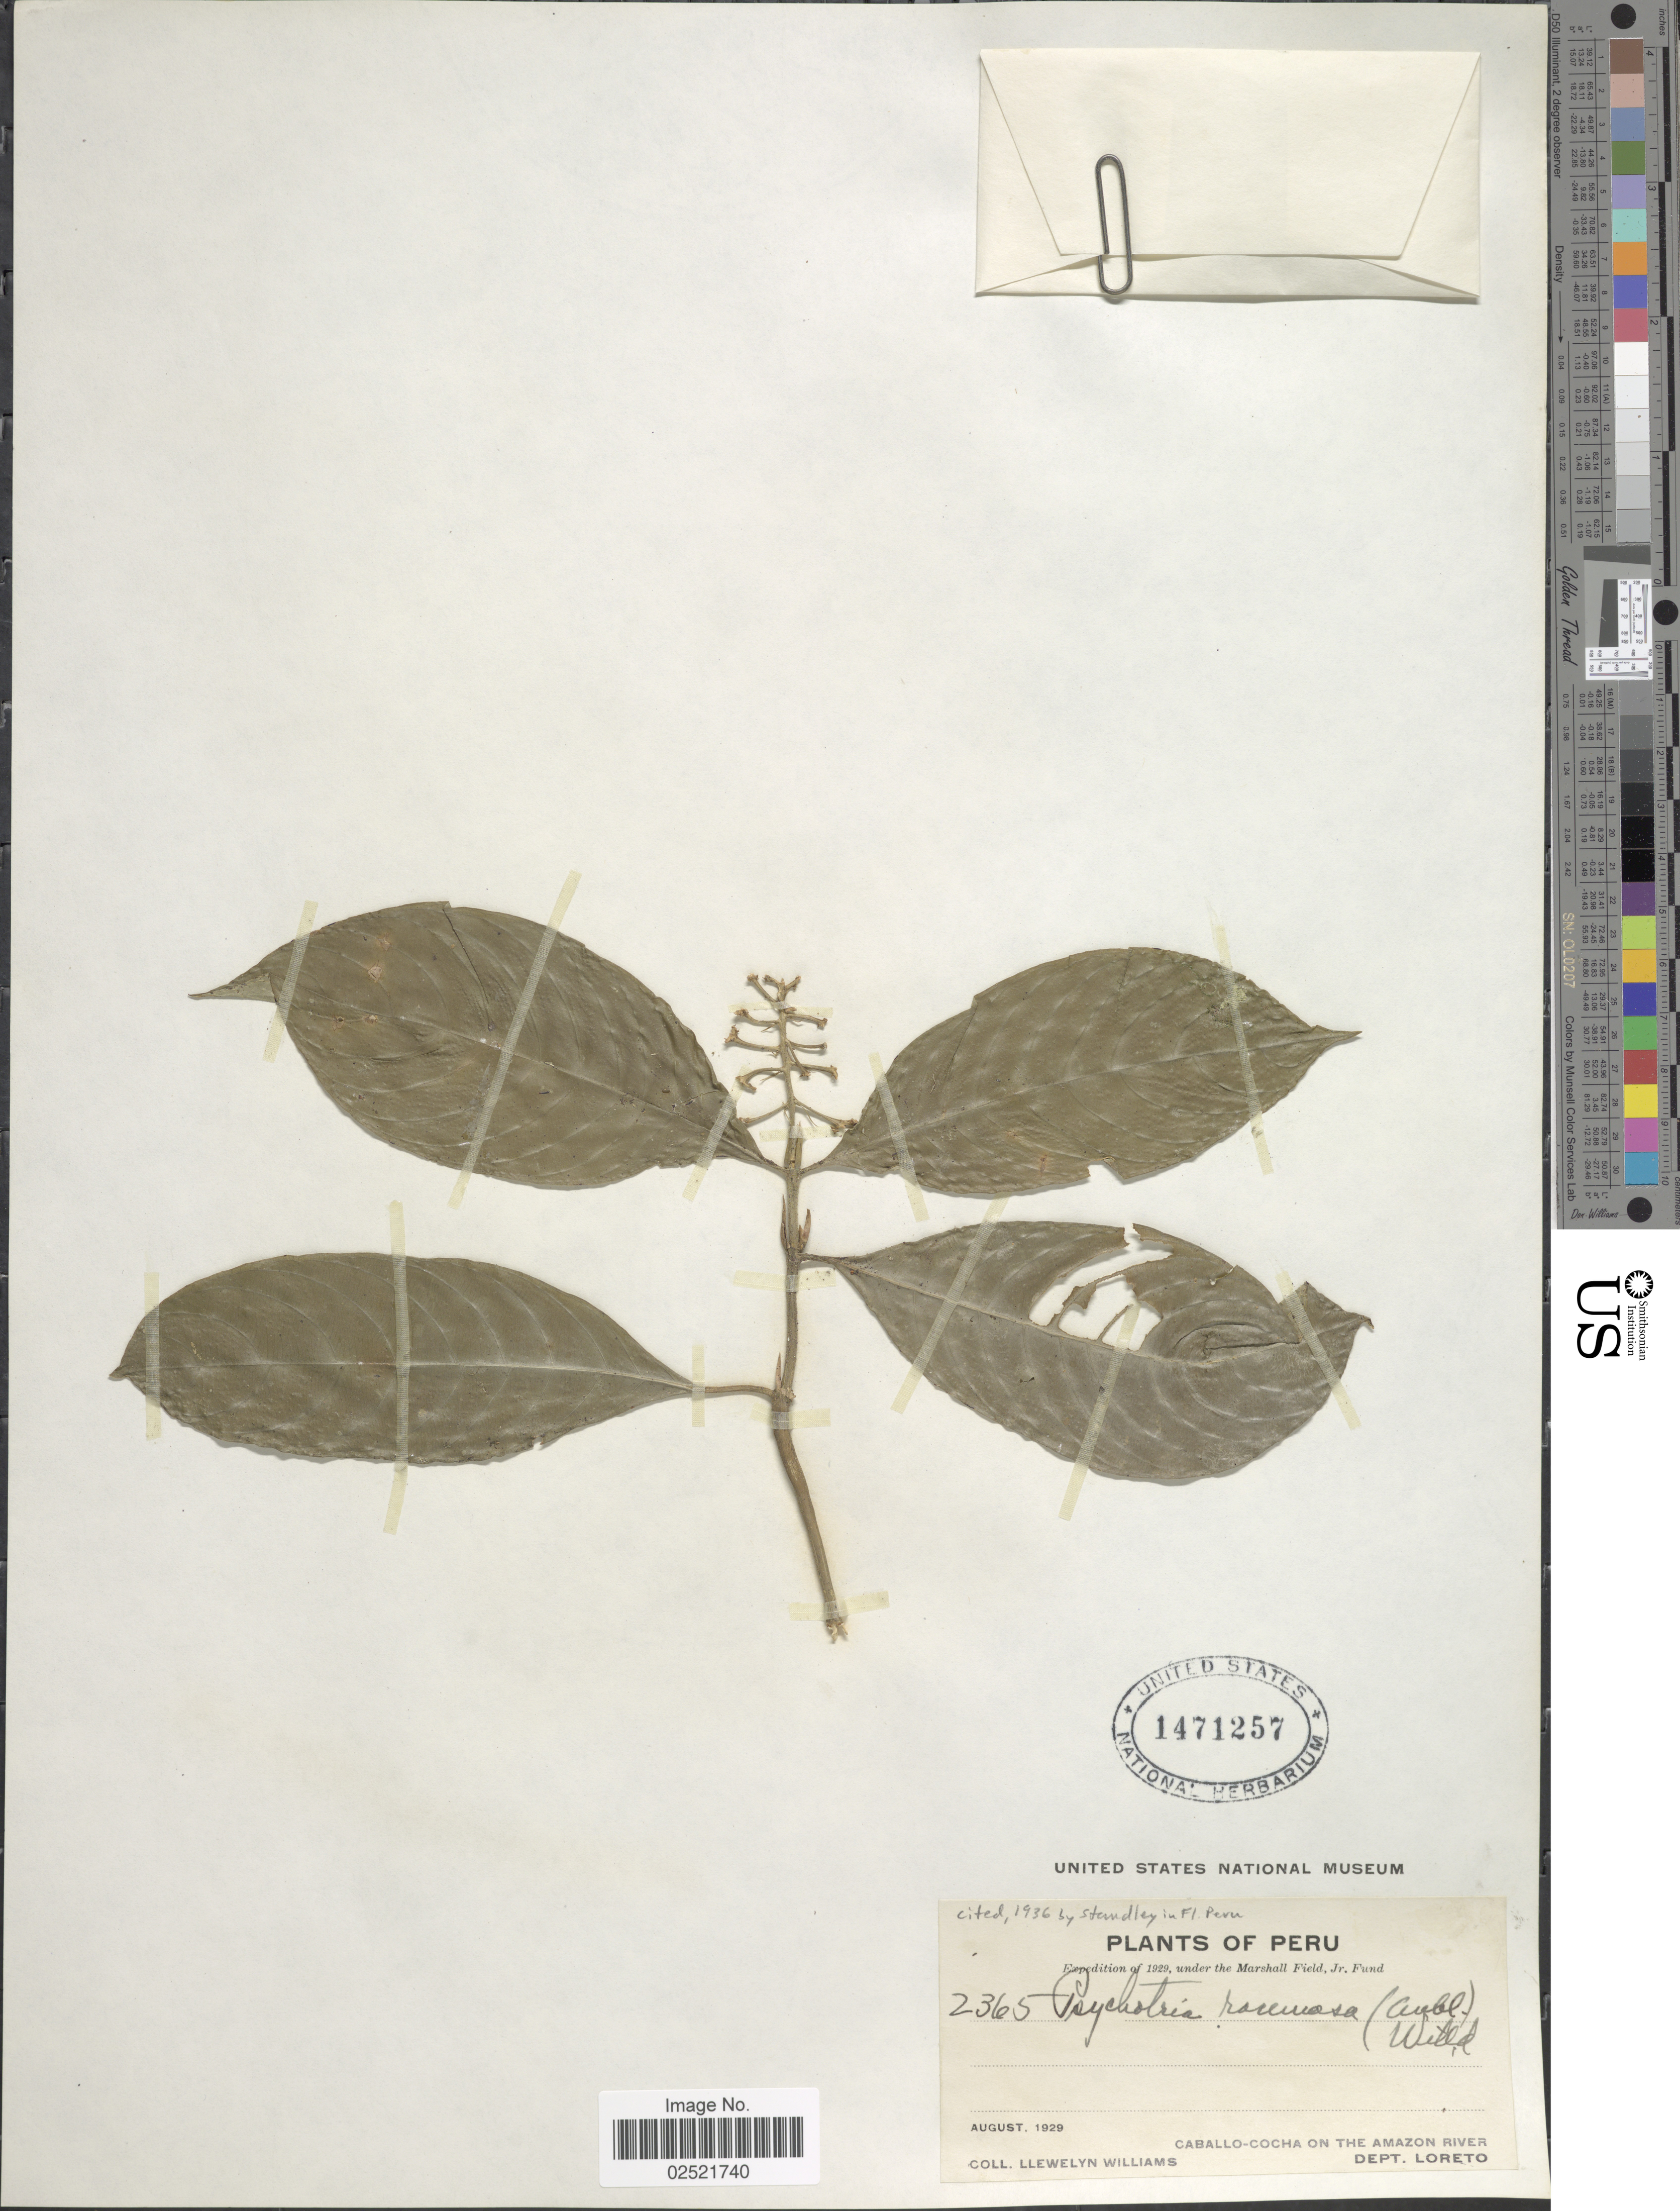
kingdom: Plantae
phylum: Tracheophyta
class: Magnoliopsida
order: Gentianales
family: Rubiaceae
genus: Psychotria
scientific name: Psychotria racemosa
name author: (Aubl.) Raeuschel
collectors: Ll. Williams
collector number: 2365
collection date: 1929-08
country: Peru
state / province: Loreto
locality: Caballo-Cocha on the Amazon River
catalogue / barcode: US 1471257